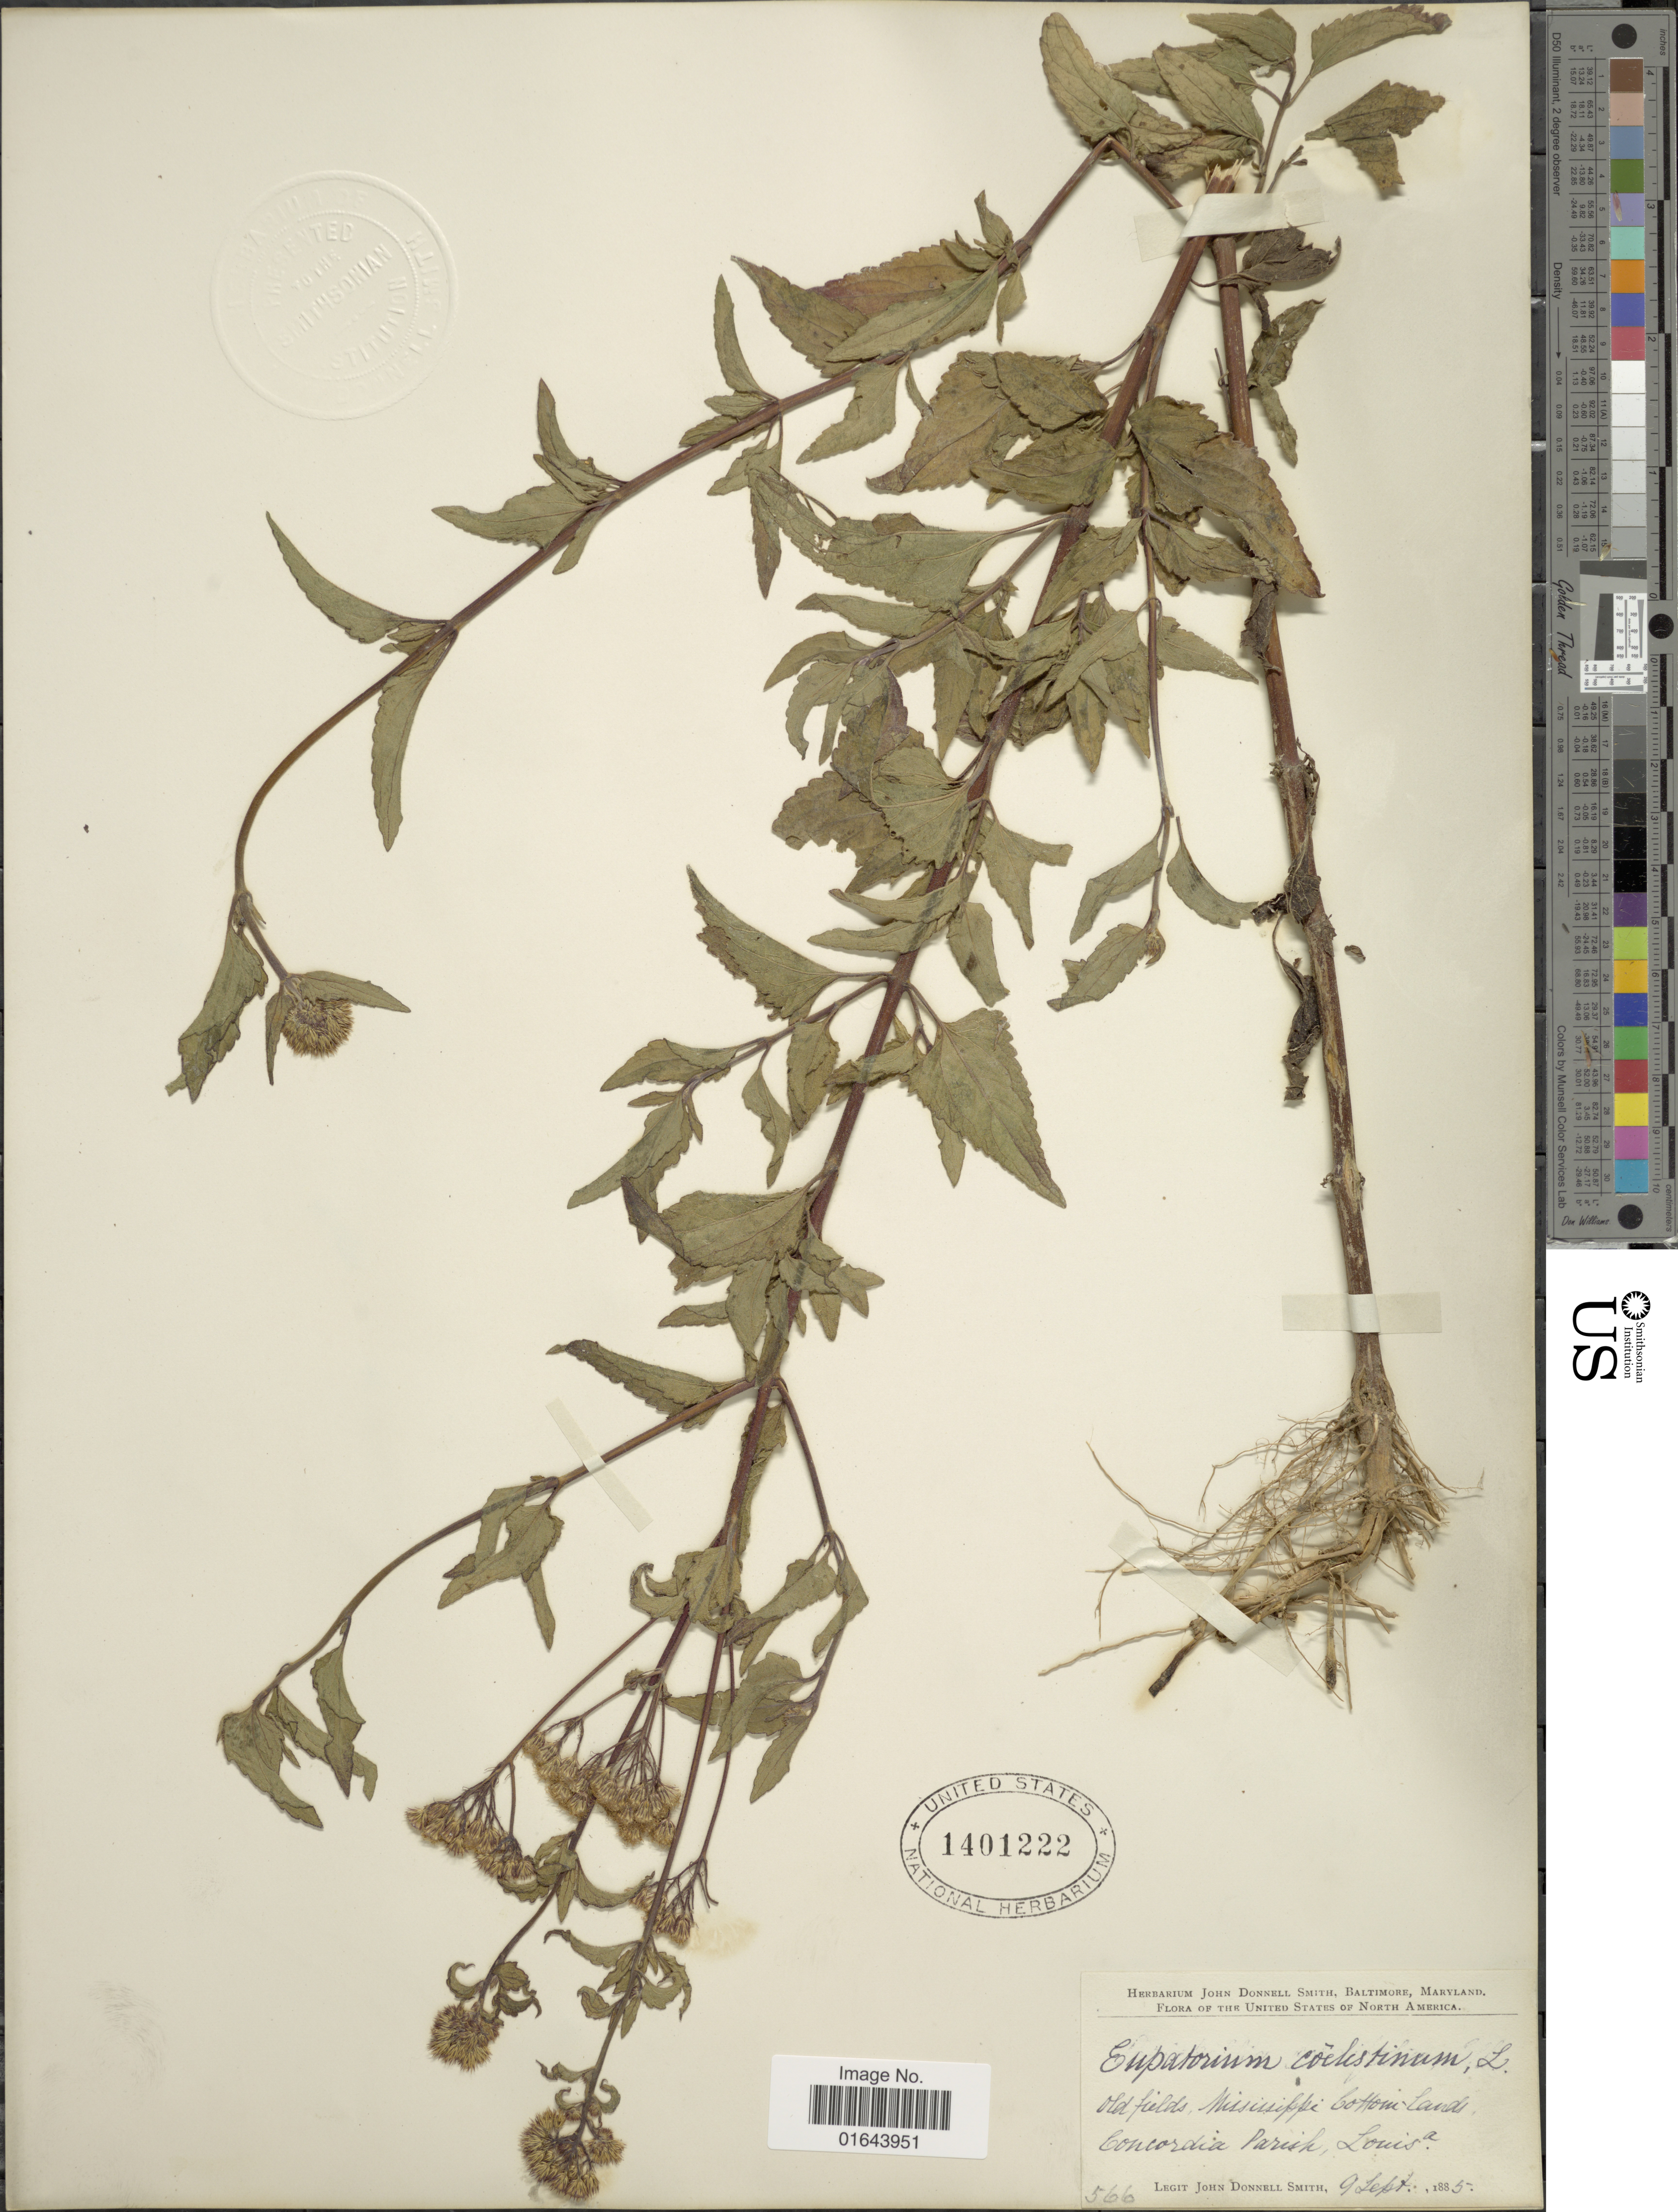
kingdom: Plantae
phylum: Tracheophyta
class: Magnoliopsida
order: Asterales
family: Asteraceae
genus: Conoclinium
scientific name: Conoclinium coelestinum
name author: (L.) DC.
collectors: J. Donnell Smith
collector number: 566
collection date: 1885-09-09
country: United States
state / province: Louisiana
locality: Old fields, Mississippi bottom-lands, Concordia Parish.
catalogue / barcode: US 1401222